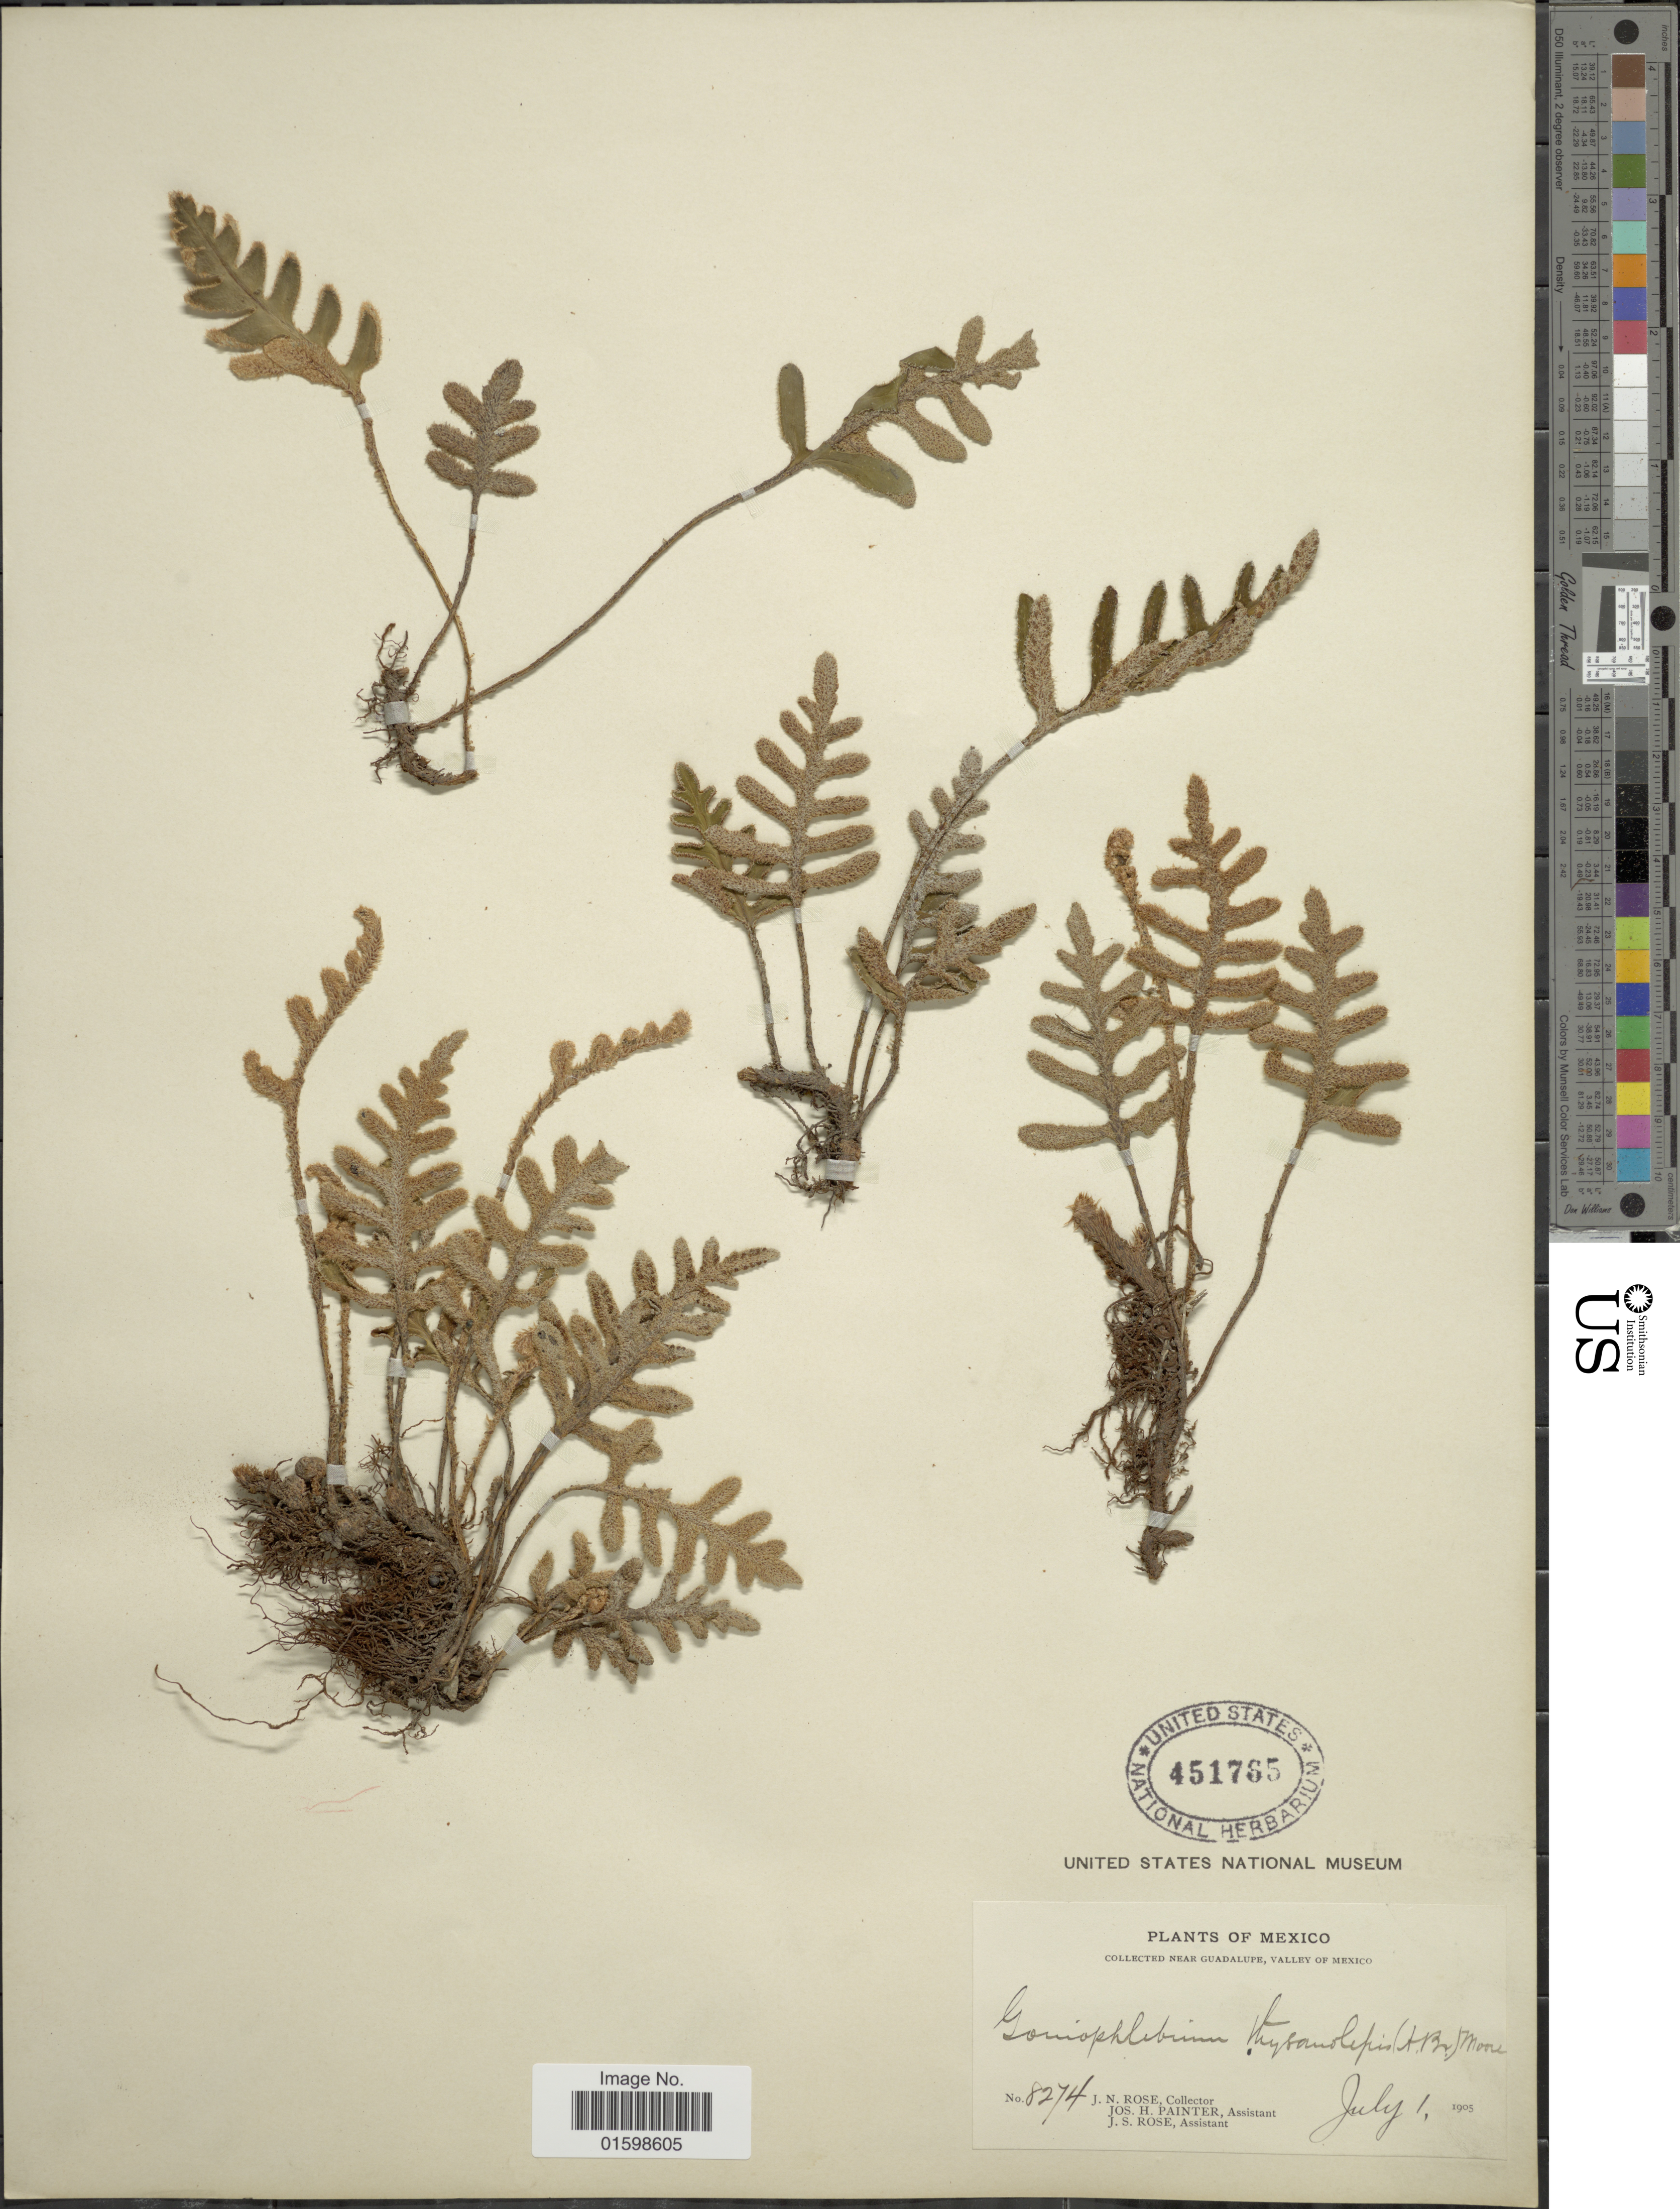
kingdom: Plantae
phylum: Tracheophyta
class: Polypodiopsida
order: Polypodiales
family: Polypodiaceae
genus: Pleopeltis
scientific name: Pleopeltis thyssanolepis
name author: (A. Braun ex Klotzsch) E.G. Andrews & Windham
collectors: J. N. Rose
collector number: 8274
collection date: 1905-07-01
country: Mexico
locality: Near Guadalupe, valley of Mexico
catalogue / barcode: US 451765